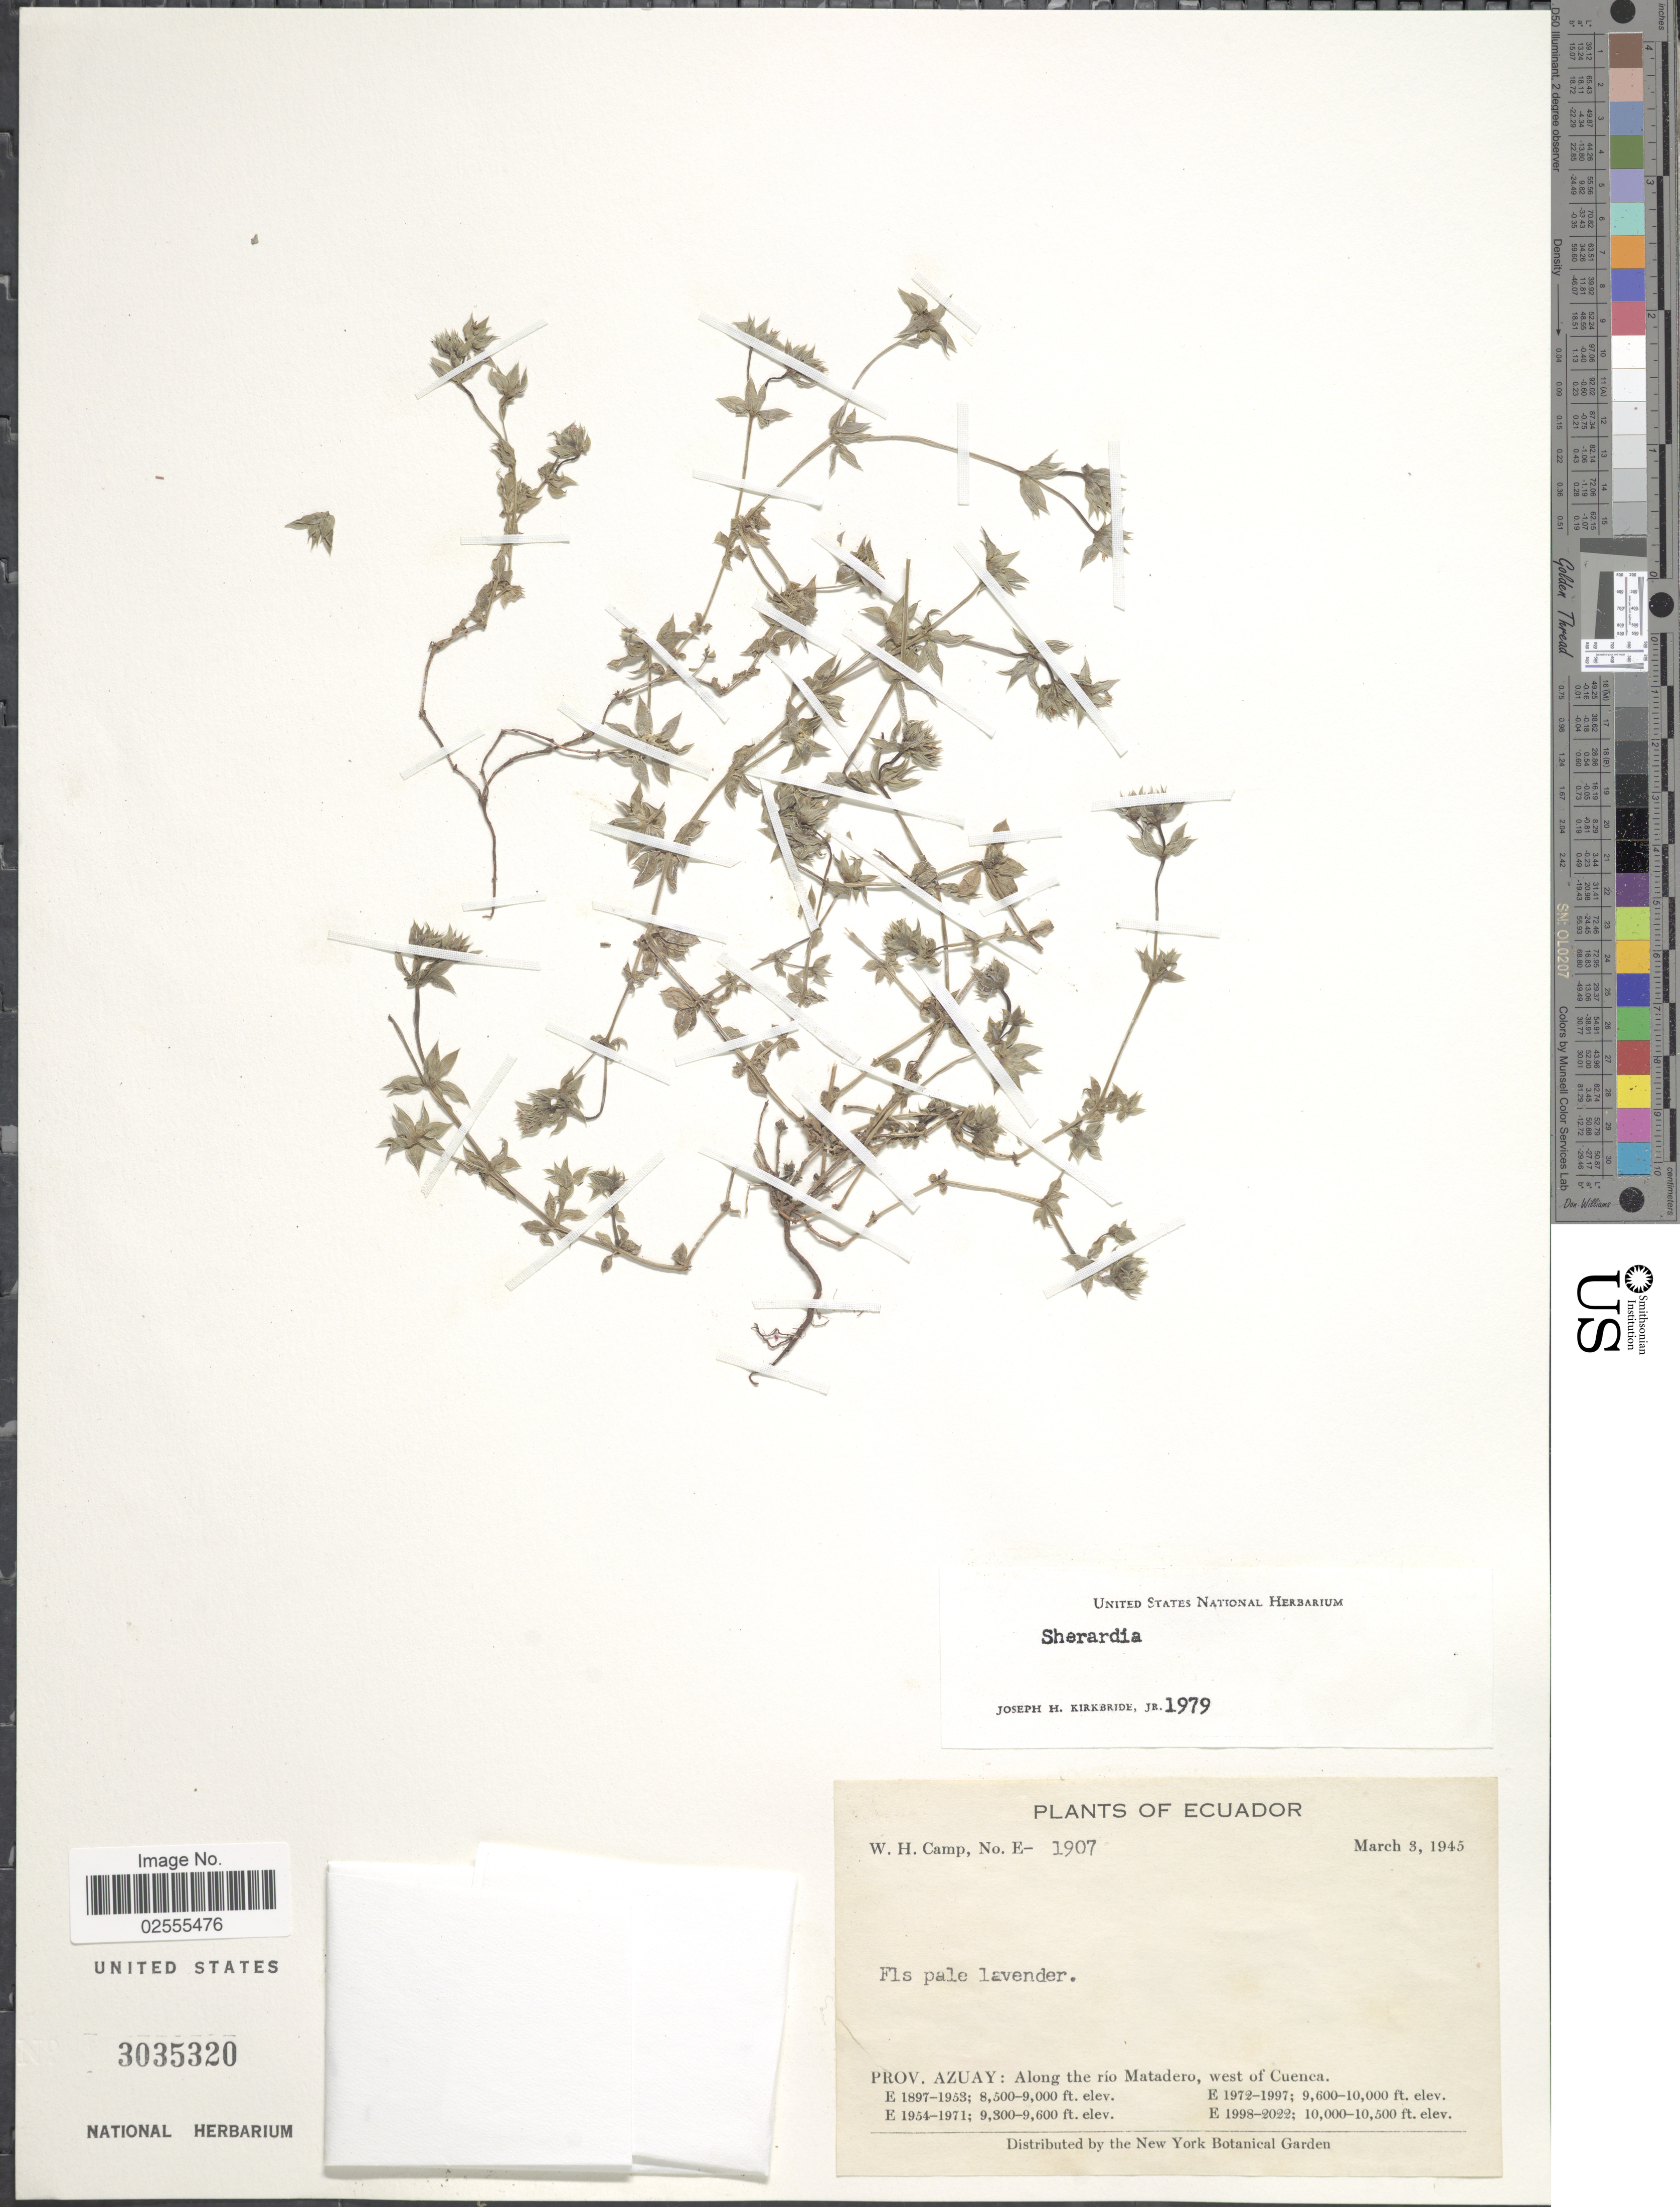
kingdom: Plantae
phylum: Tracheophyta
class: Magnoliopsida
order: Gentianales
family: Rubiaceae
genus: Sherardia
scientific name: Sherardia sp.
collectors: W. H. Camp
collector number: E-1907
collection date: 1945-03-03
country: Ecuador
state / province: Azuay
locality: Along the rio Matadero, west of Cuenca.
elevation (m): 2591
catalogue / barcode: US 3035320